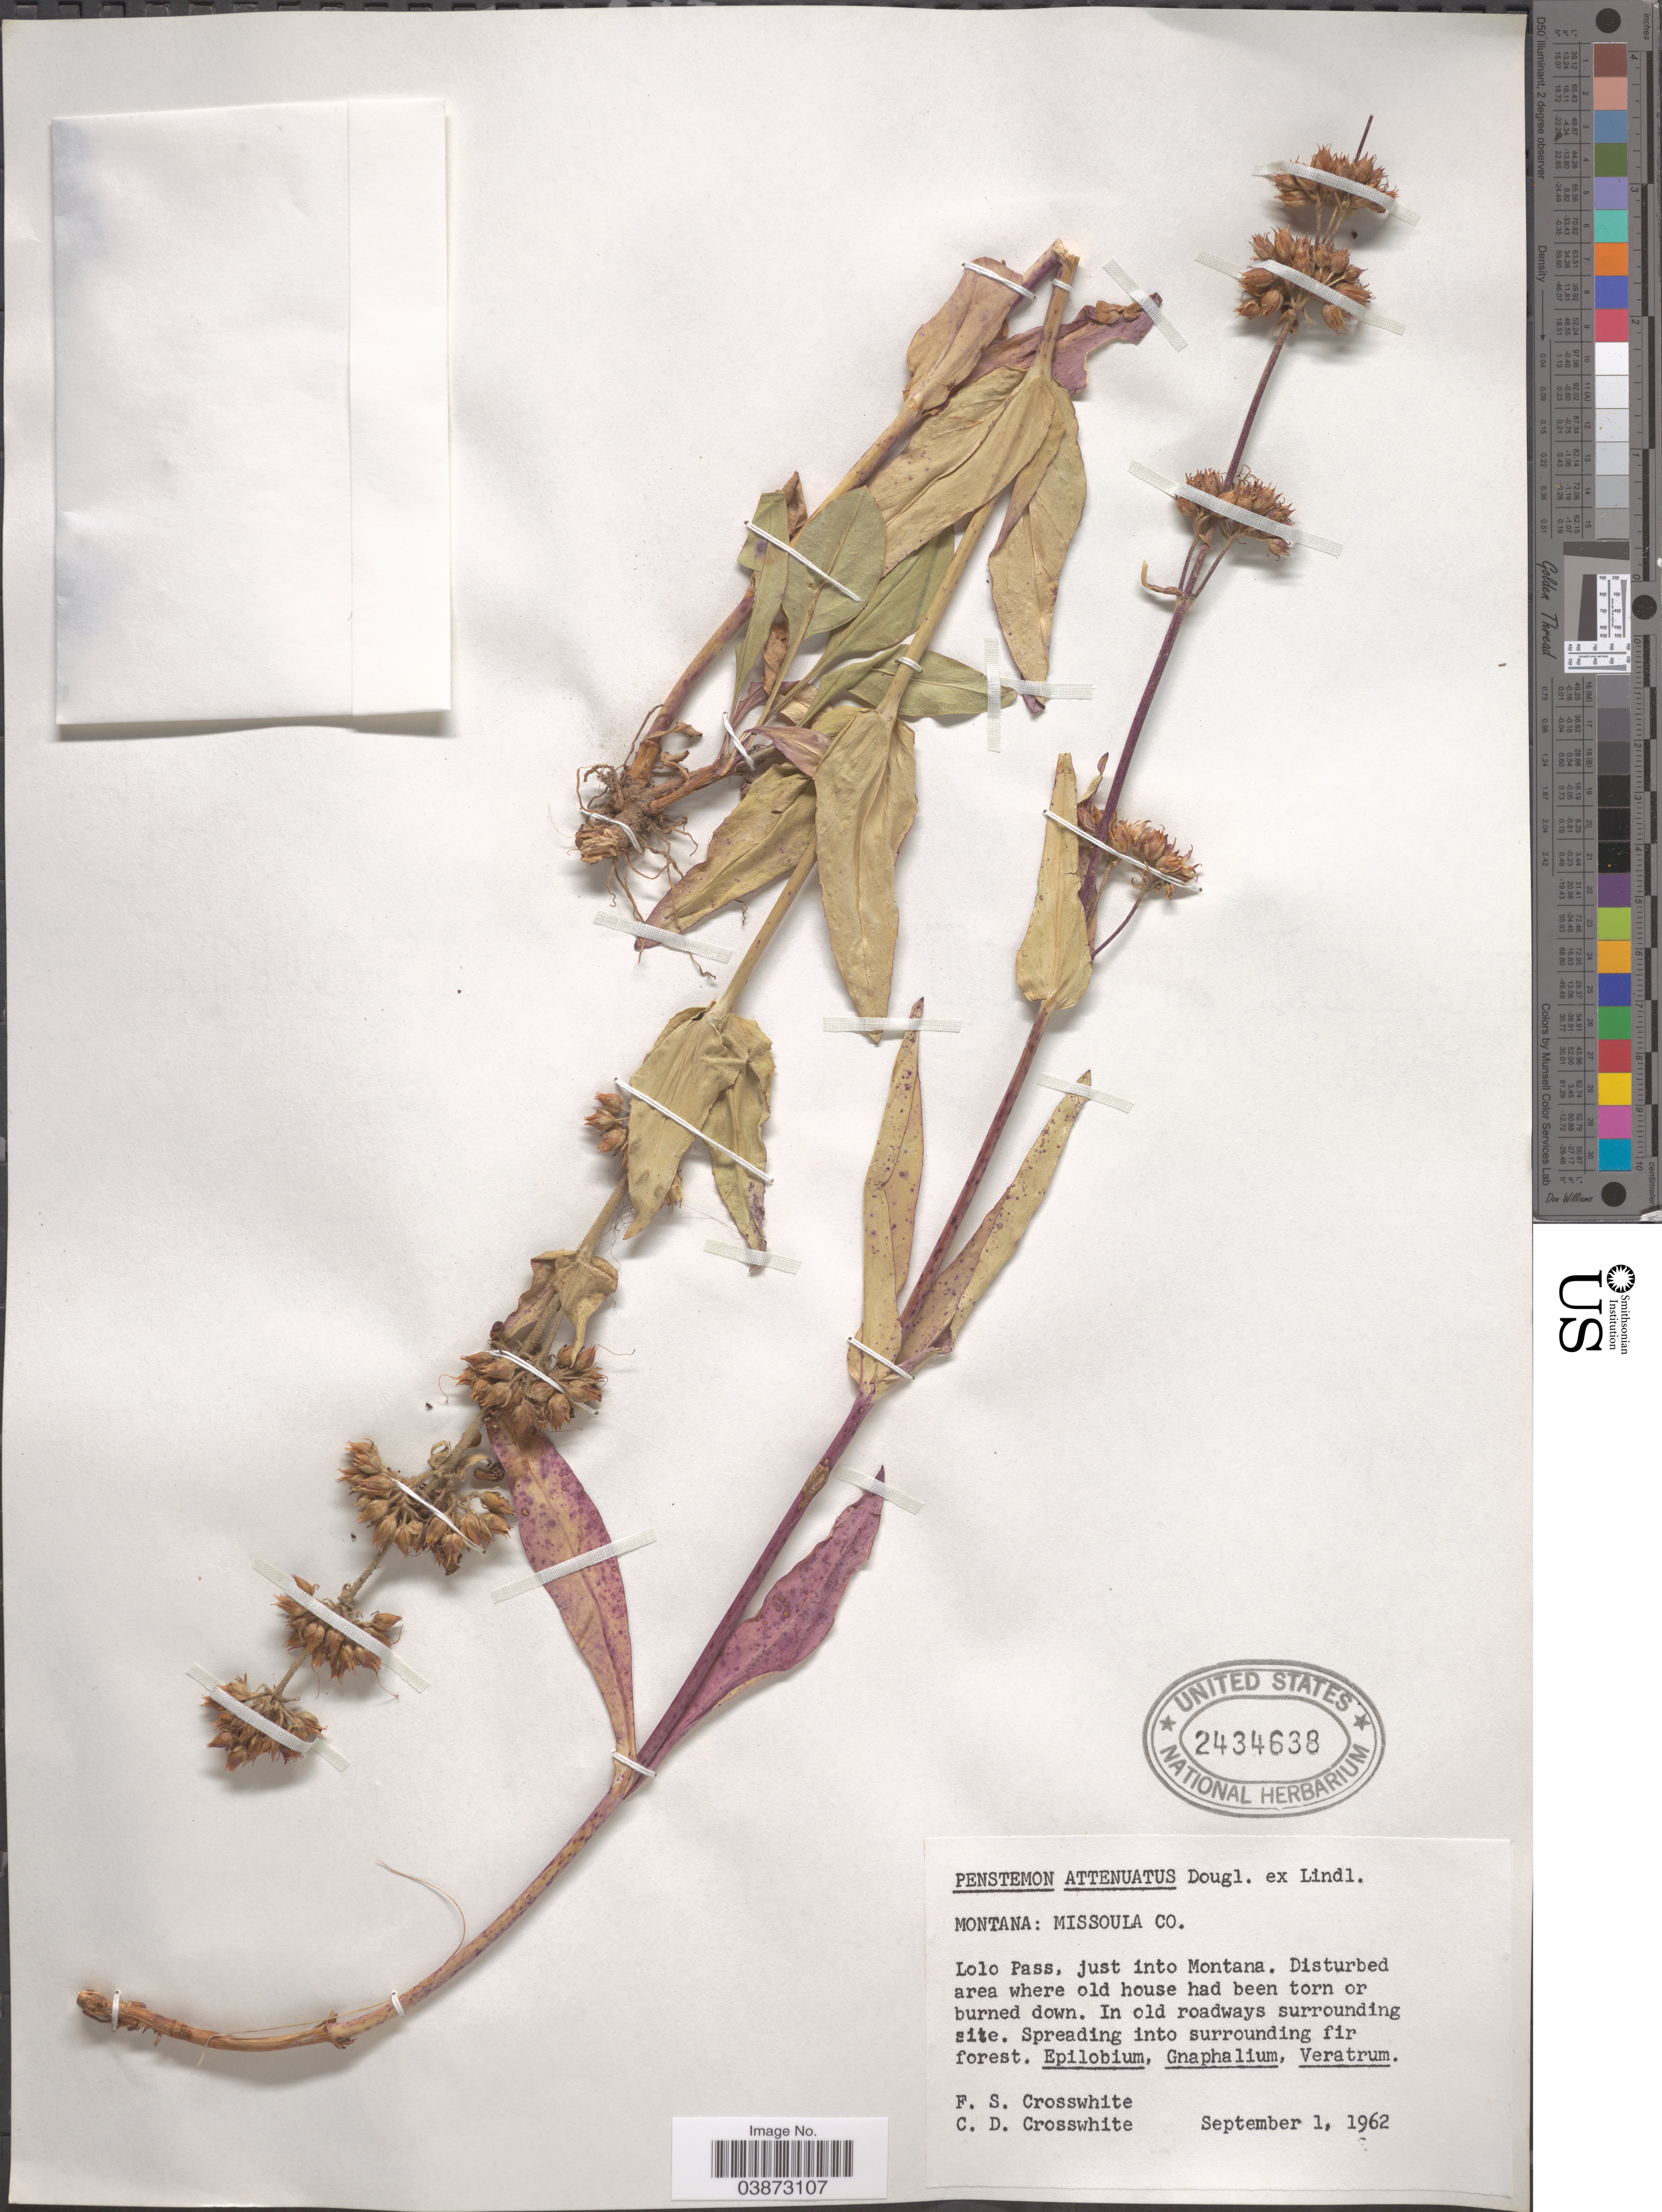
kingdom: Plantae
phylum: Tracheophyta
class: Magnoliopsida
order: Lamiales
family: Plantaginaceae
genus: Penstemon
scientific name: Penstemon attenuatus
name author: Douglas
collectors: F. Crosswhite & C. Crosswhite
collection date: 1962-09-01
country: United States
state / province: Montana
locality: Missoula Co. Lolo Pass, just into Montana.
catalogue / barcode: US 2434638